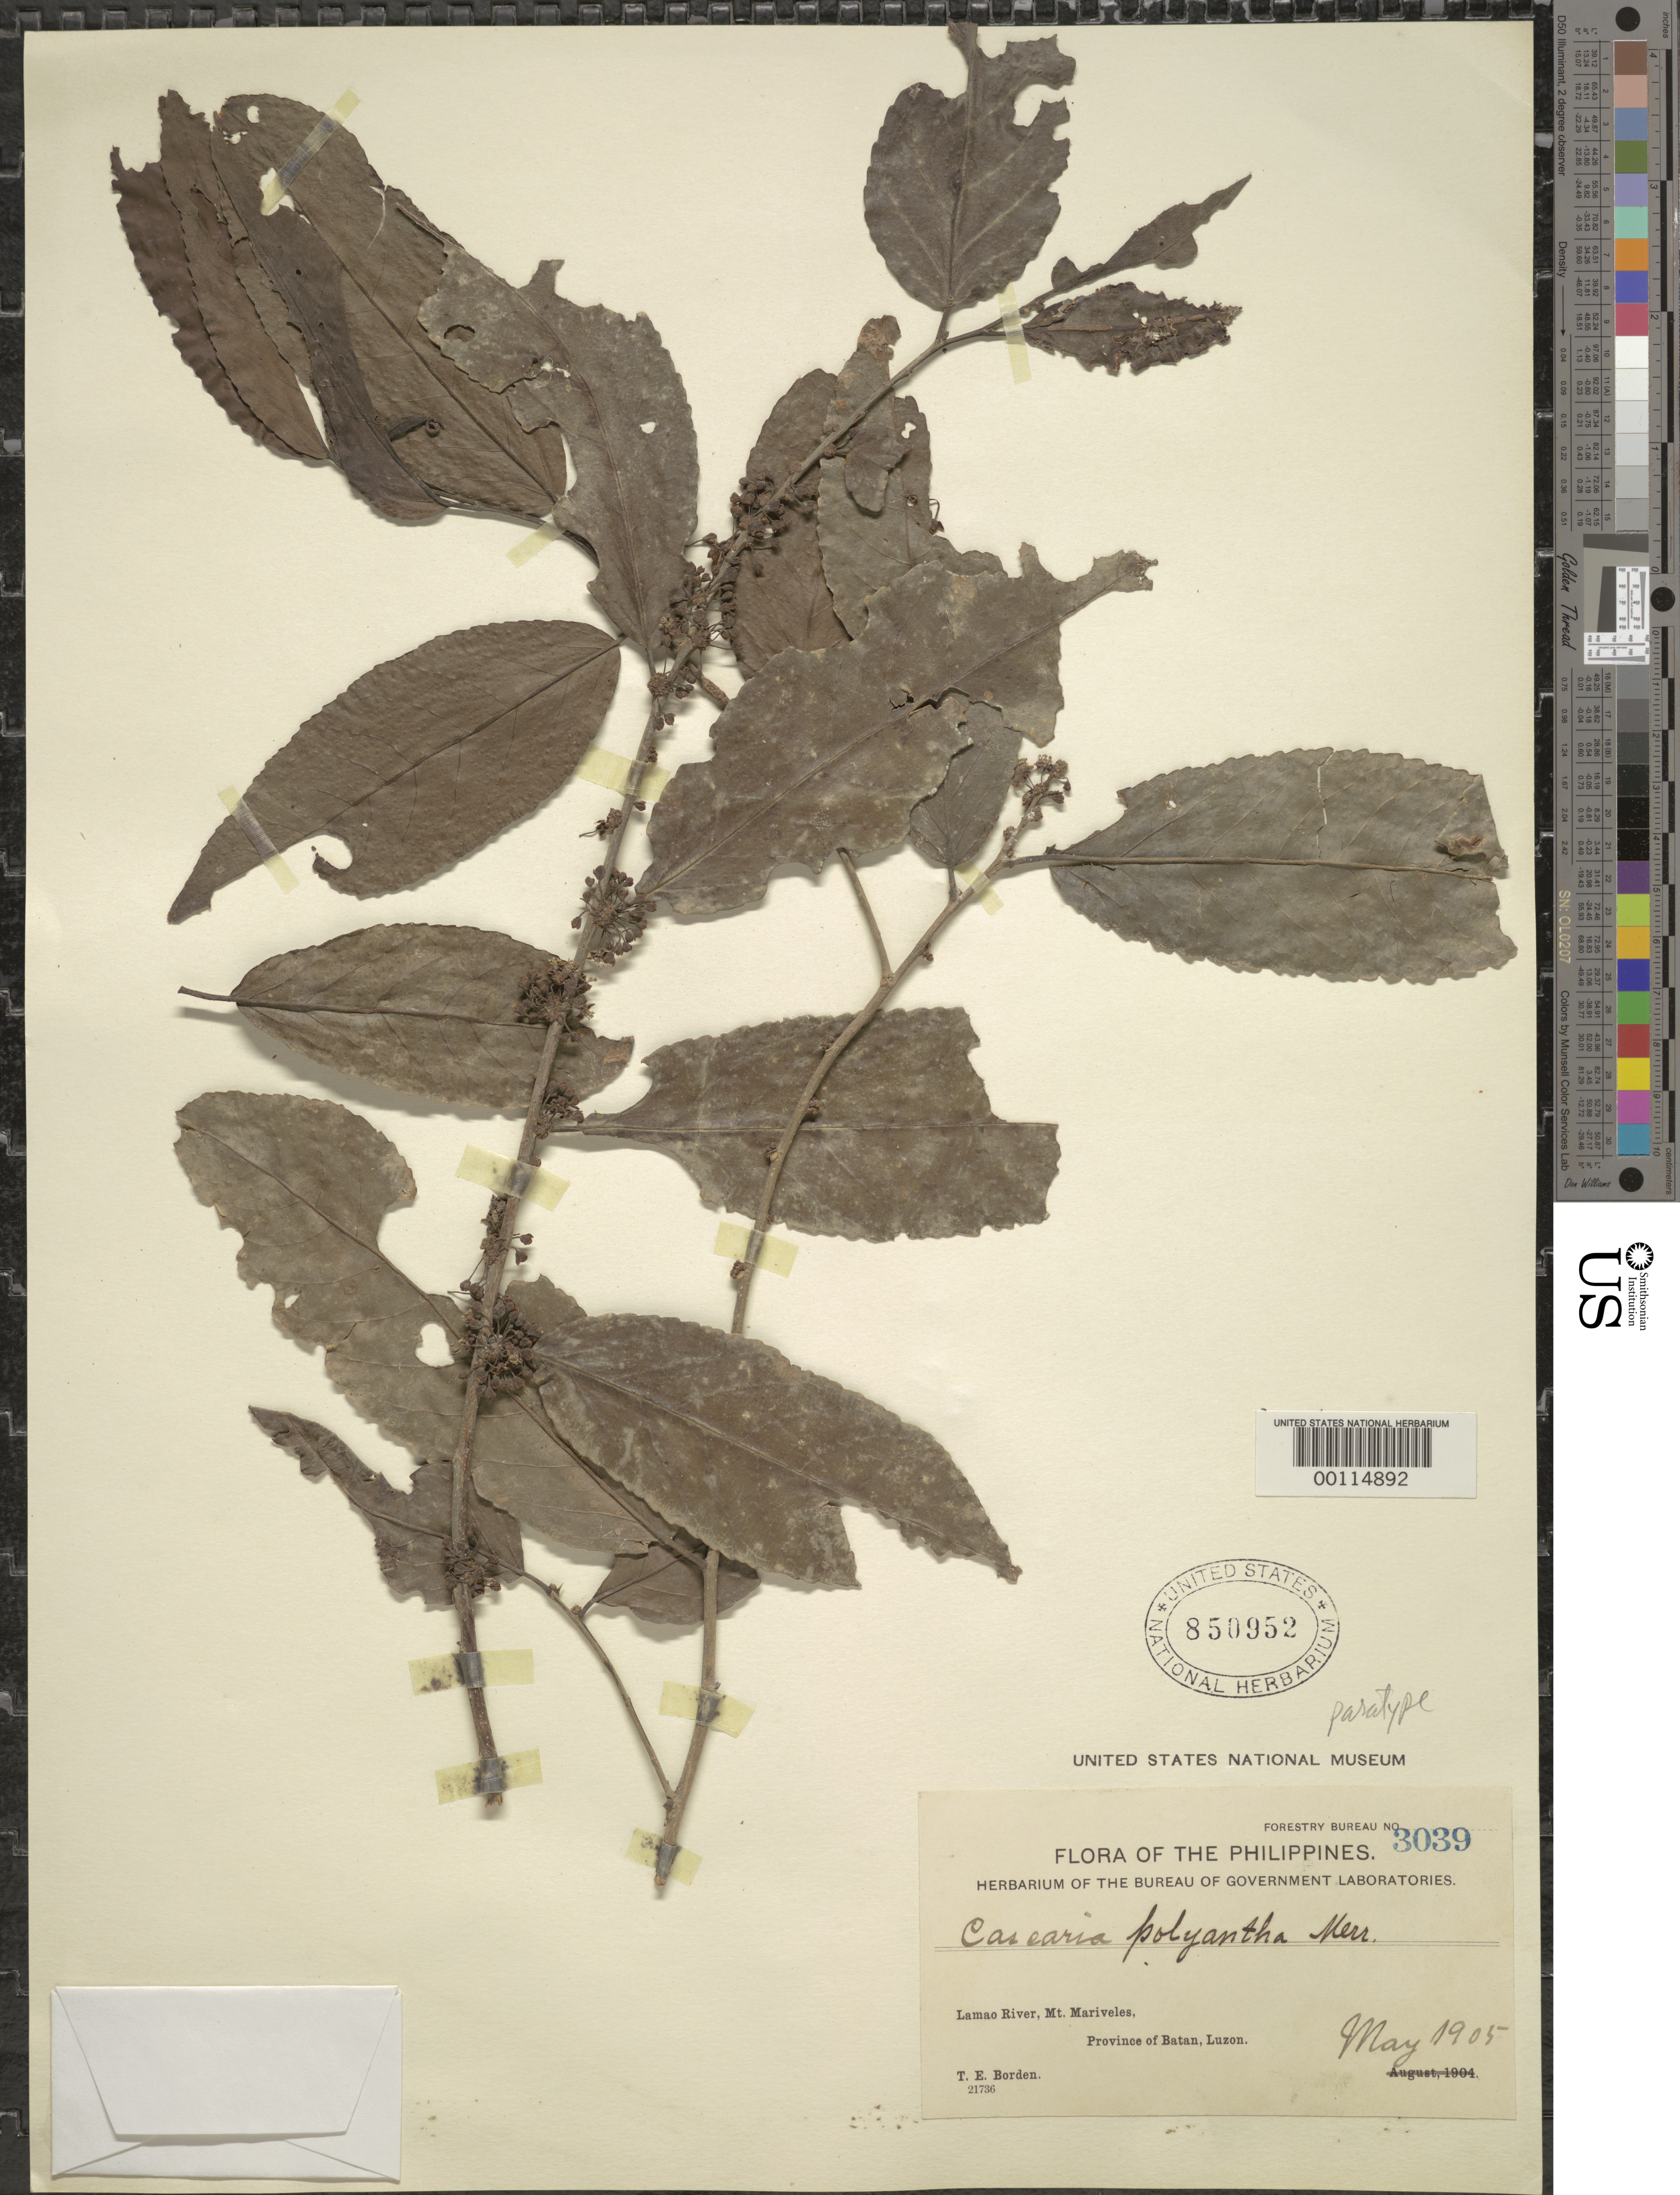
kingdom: Plantae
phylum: Tracheophyta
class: Magnoliopsida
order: Malpighiales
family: Salicaceae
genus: Casearia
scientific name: Casearia polyantha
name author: Merr.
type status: Paratype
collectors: T. E. Borden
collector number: Bur. Sci. 3039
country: Philippines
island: Luzon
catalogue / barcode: US 850952